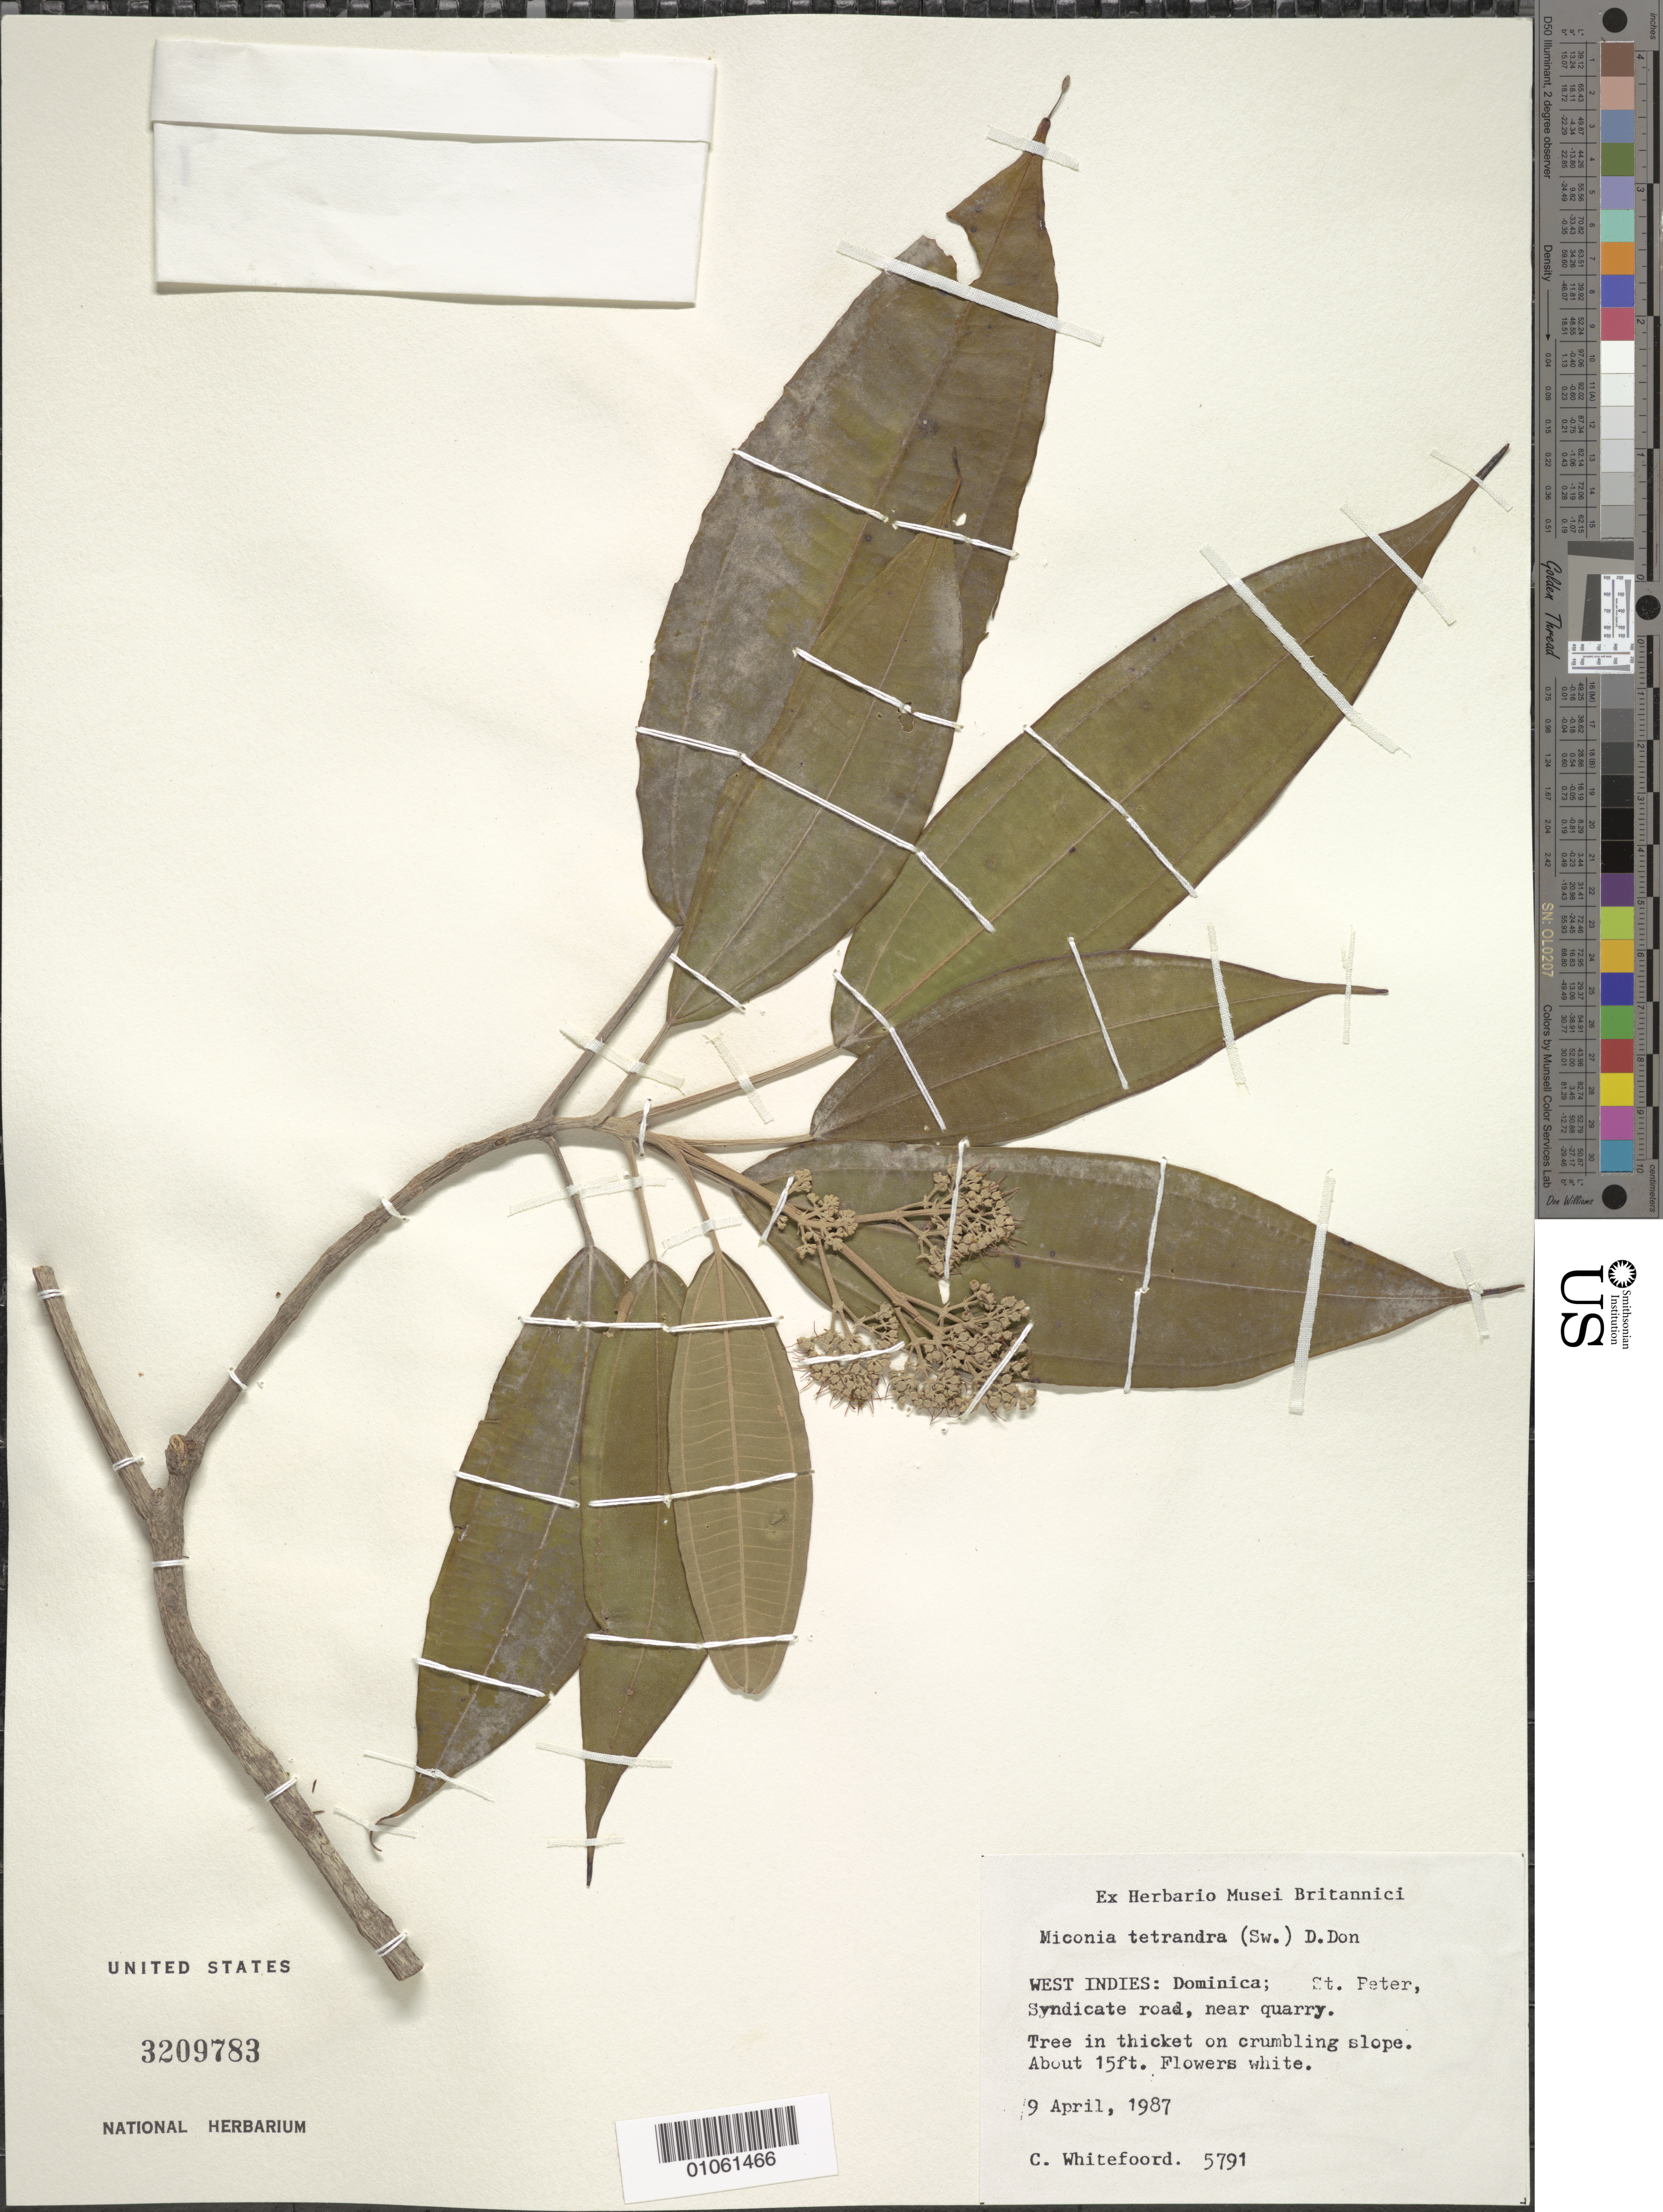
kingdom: Plantae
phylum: Tracheophyta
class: Magnoliopsida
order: Myrtales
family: Melastomataceae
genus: Miconia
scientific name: Miconia tetrandra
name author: (Sw.) D. Don ex G. Don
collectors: C. Whitefoord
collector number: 5791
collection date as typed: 09 Apr 1987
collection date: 1987-04-09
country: Dominica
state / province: St. Peter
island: Dominica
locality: Syndicate Road, near quarry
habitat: In thicket on crumbling slope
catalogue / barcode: US 3209783